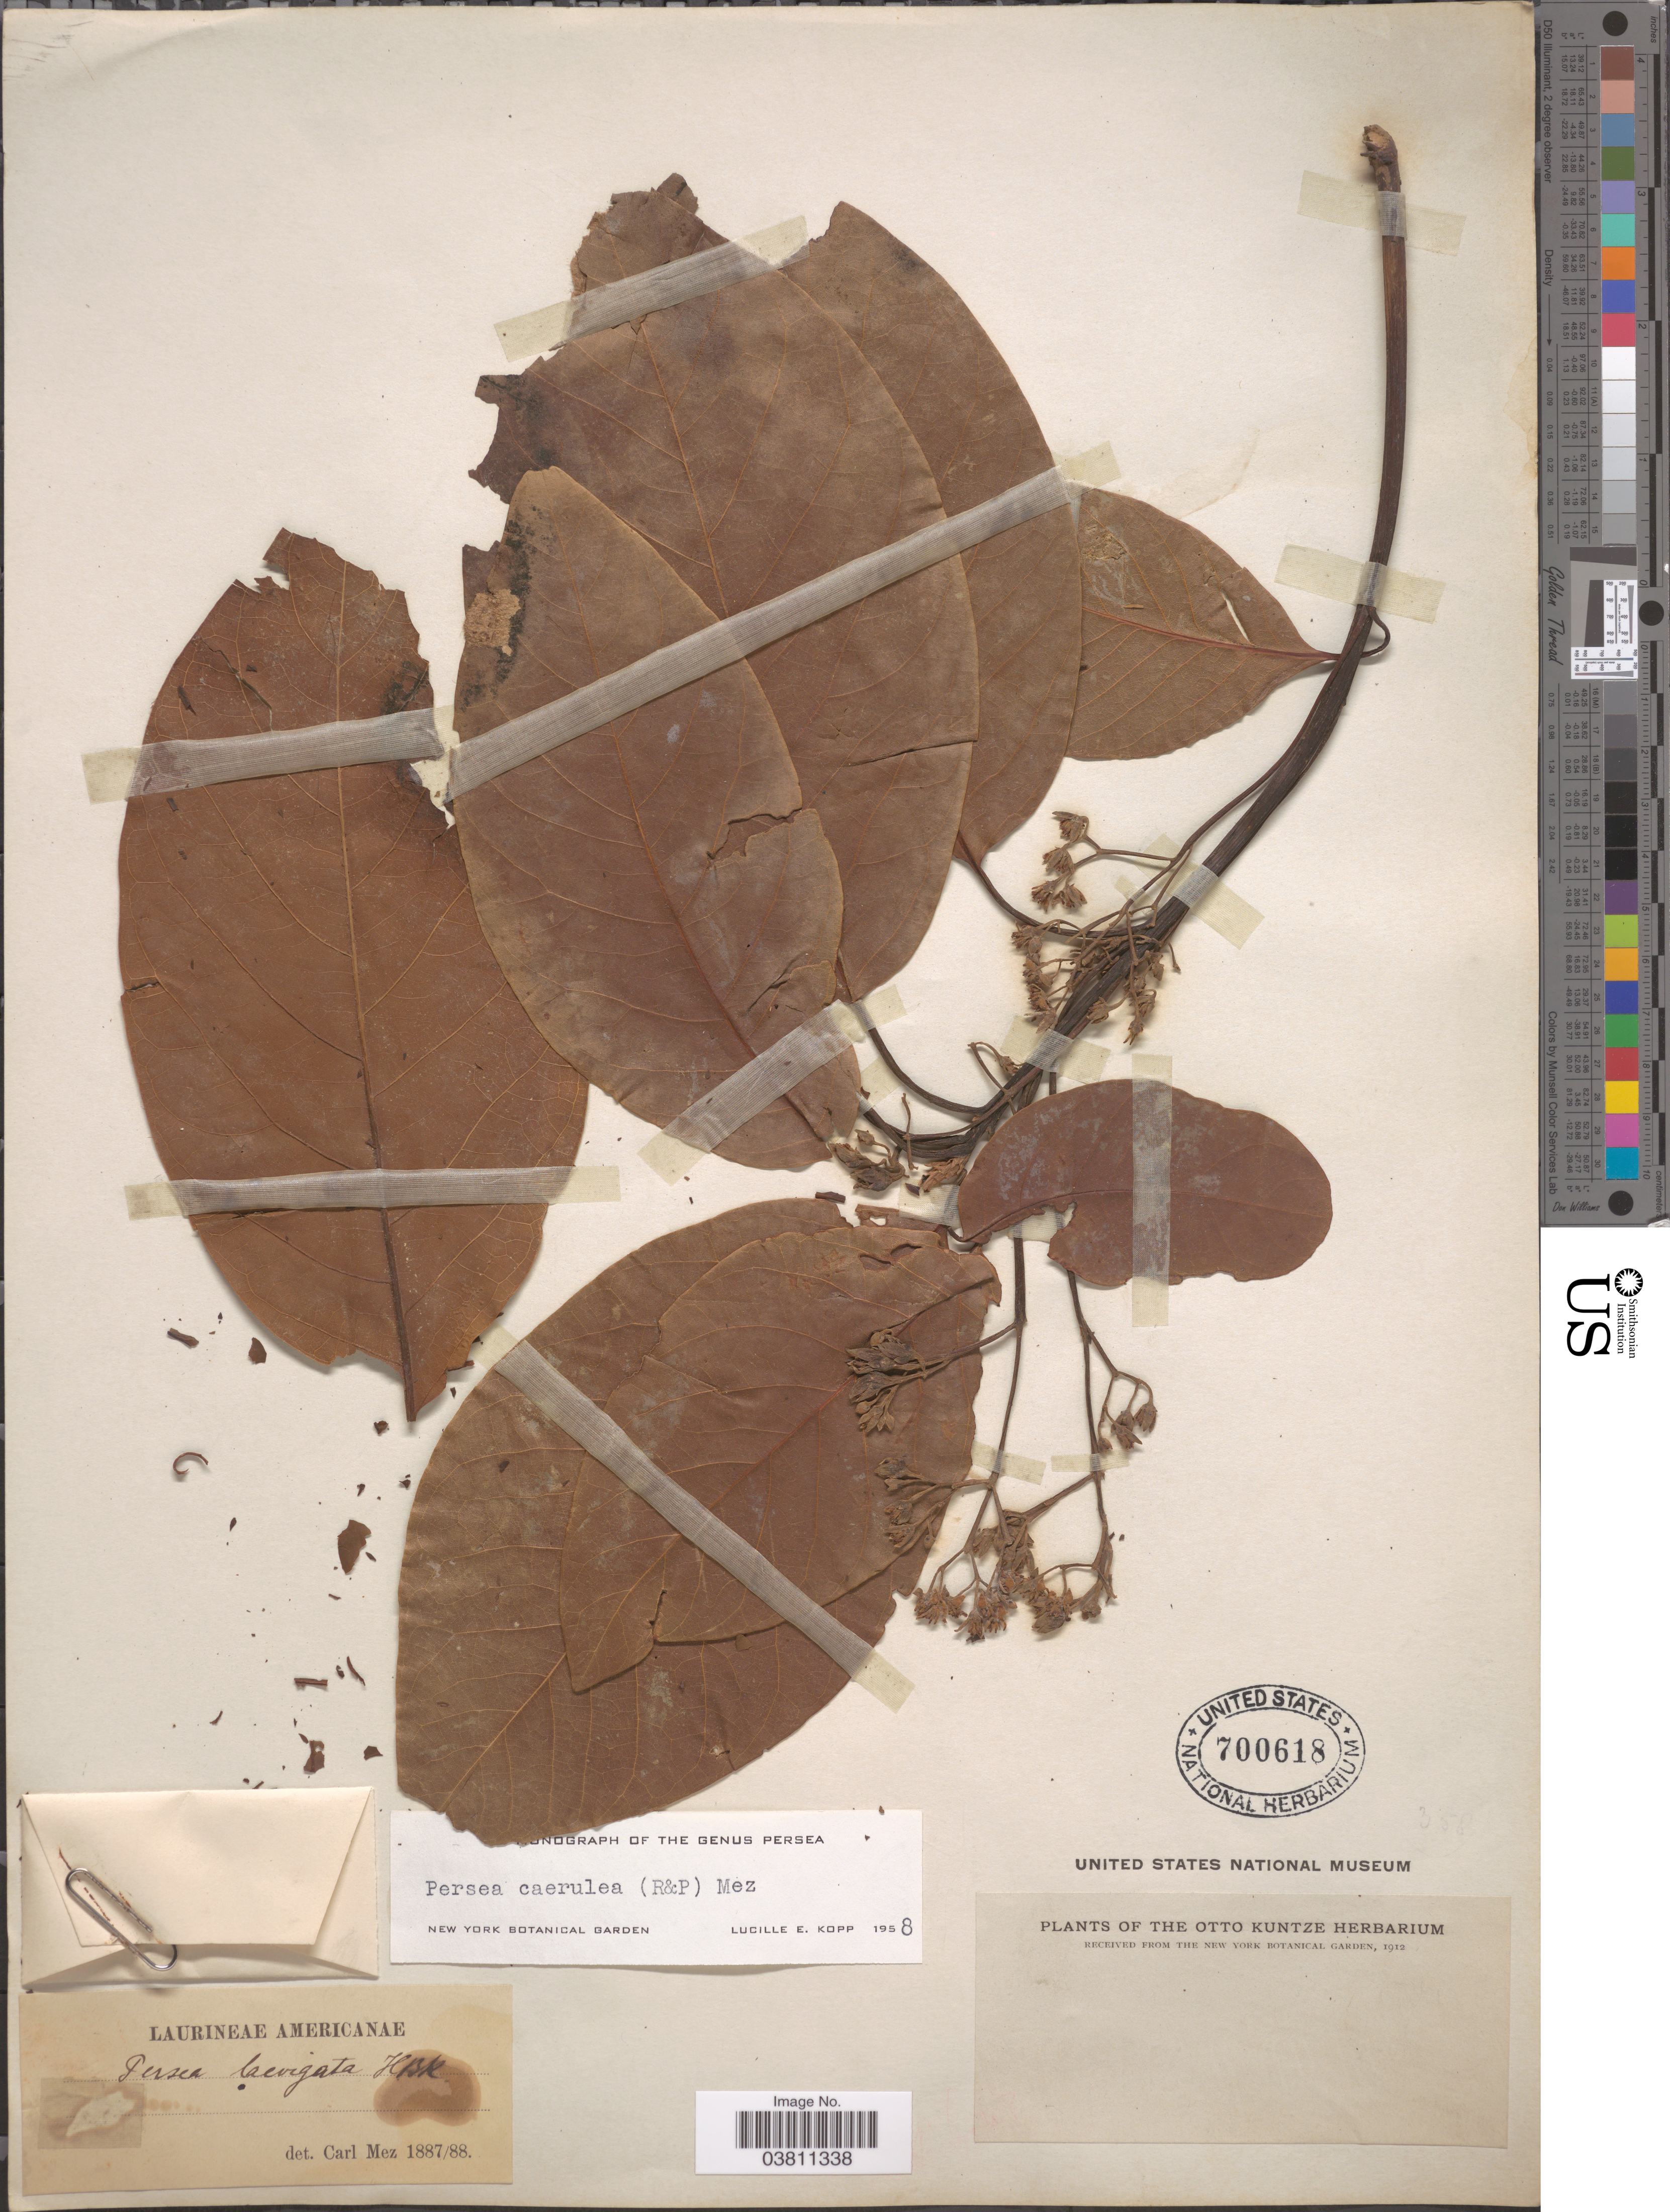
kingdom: Plantae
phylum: Tracheophyta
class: Magnoliopsida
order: Laurales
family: Lauraceae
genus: Persea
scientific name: Persea caerulea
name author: (Ruiz & Pav.) Mez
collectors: ex herb. Otto Kuntze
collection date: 1912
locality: Laurineae Americanae.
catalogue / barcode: US 700618